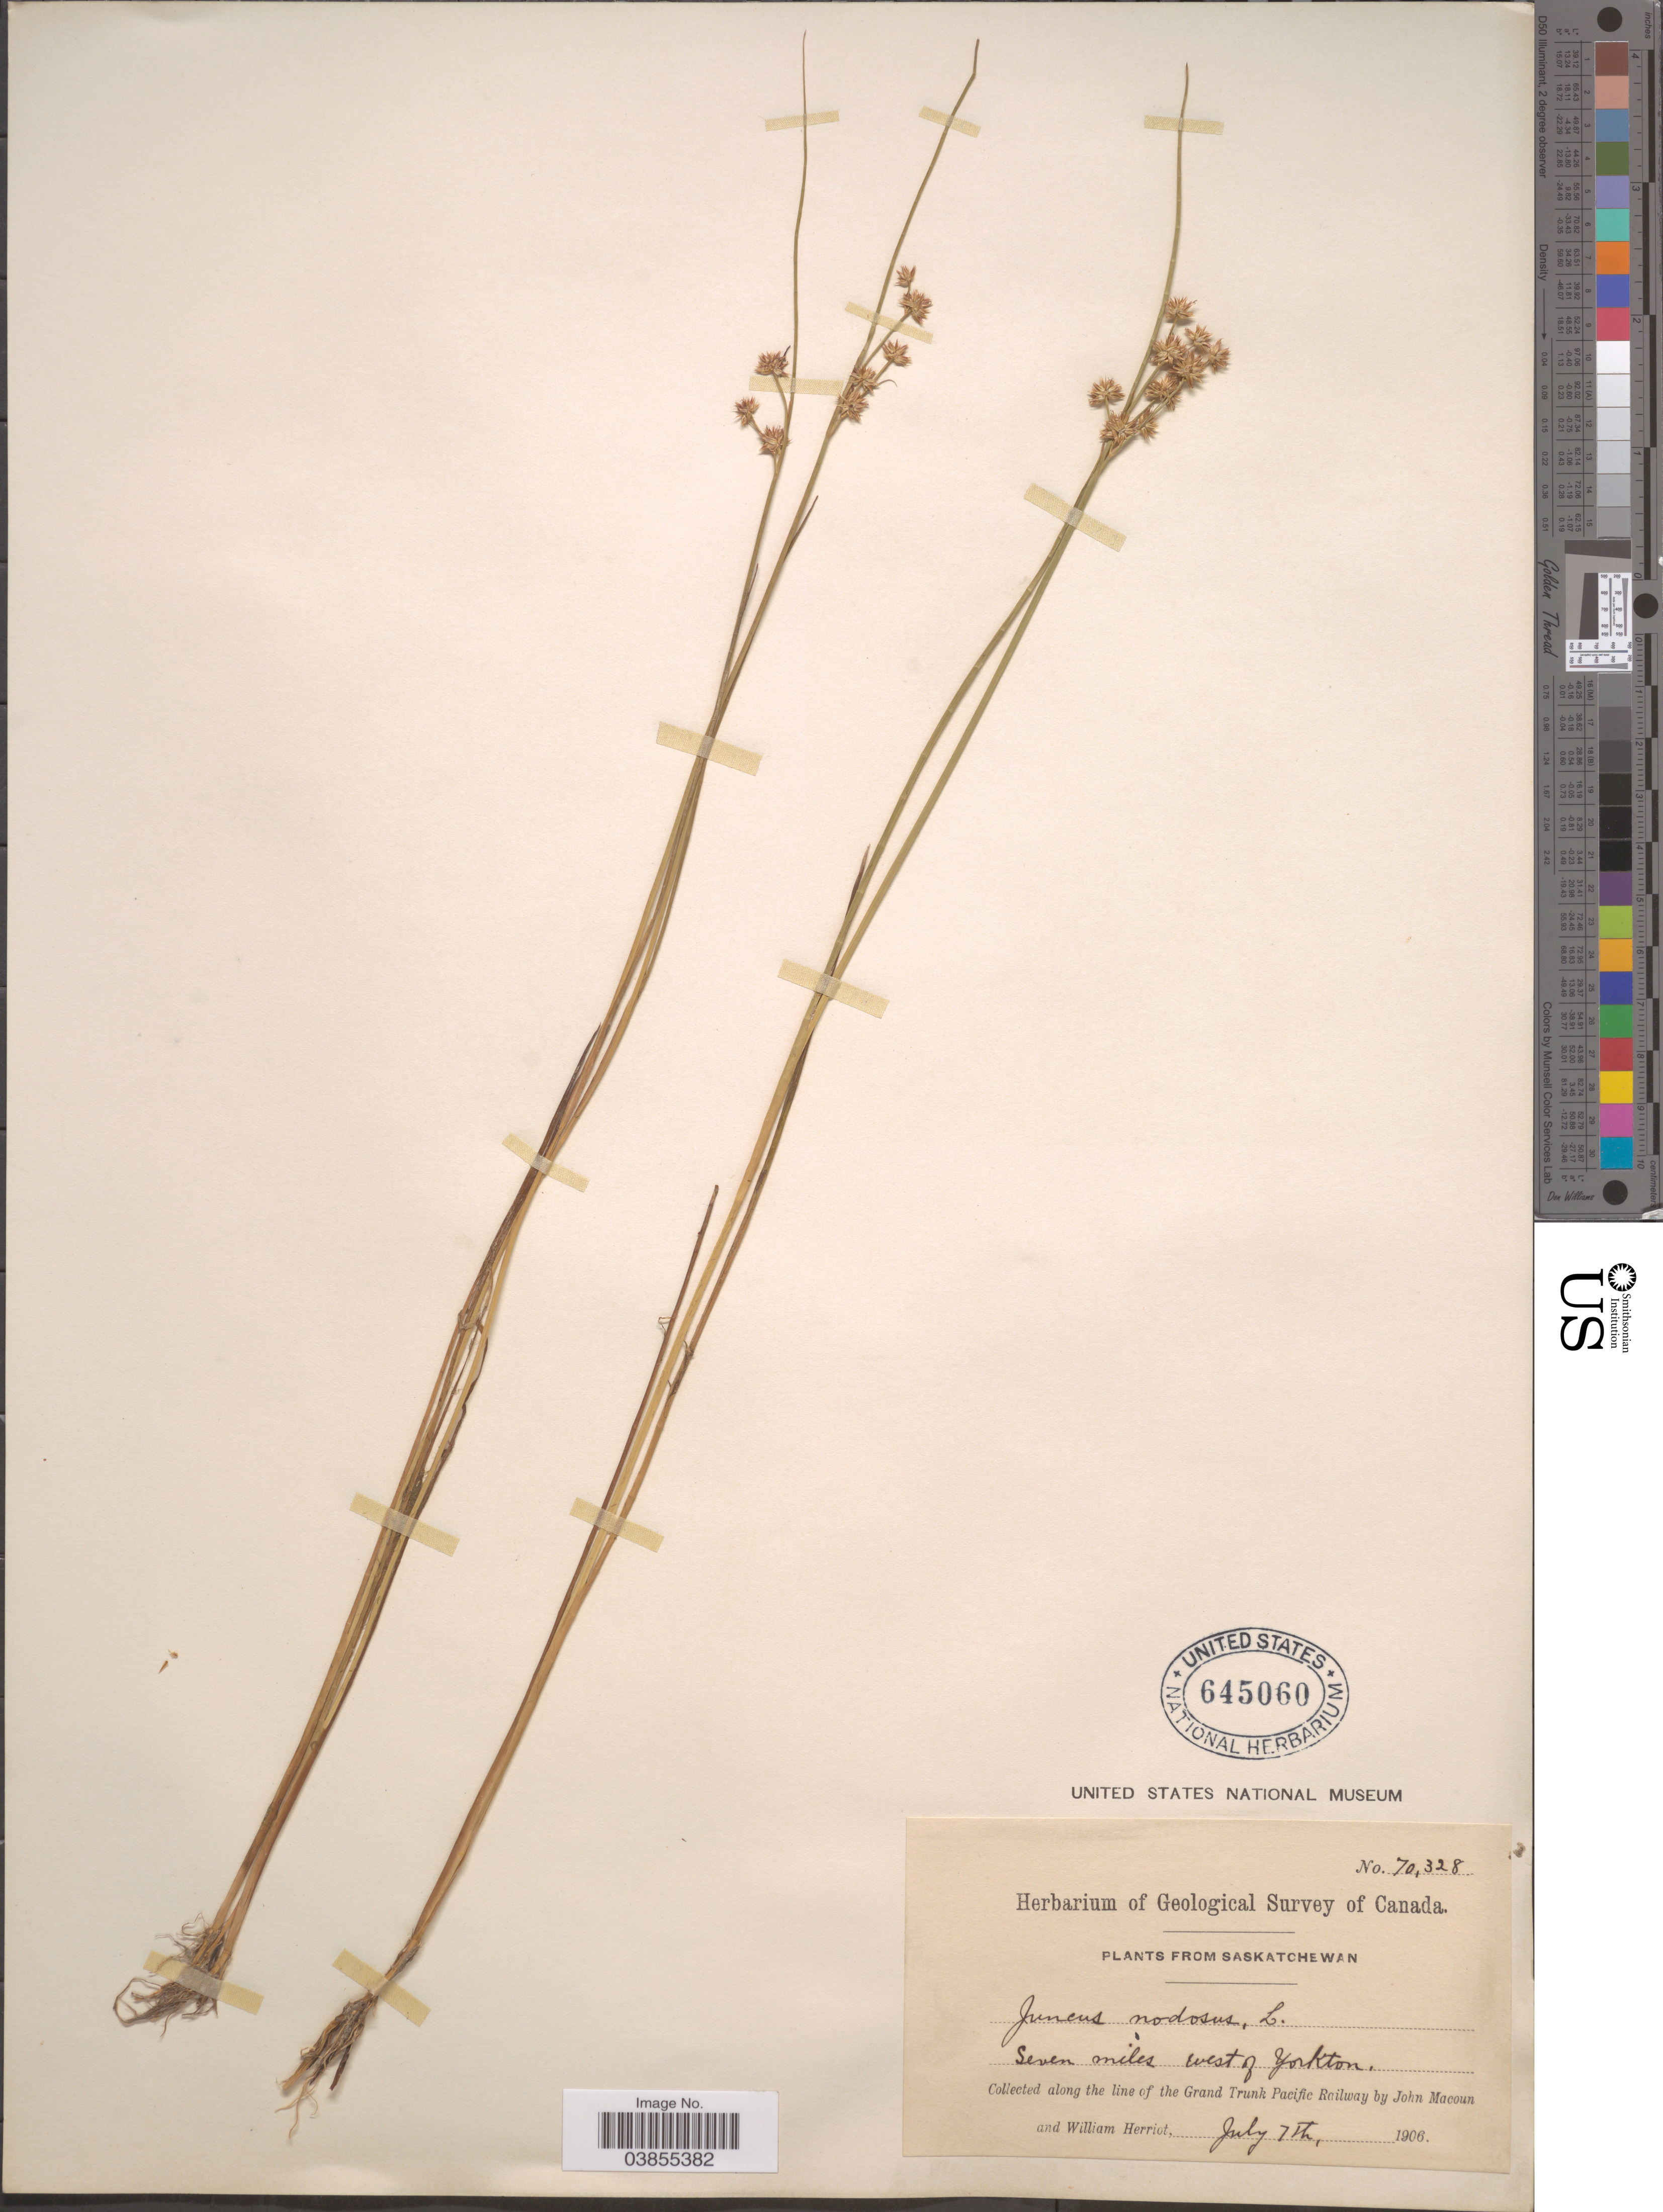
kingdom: Plantae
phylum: Tracheophyta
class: Liliopsida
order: Poales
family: Juncaceae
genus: Juncus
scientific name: Juncus nodosus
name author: L.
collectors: J. Macoun & W. Herriot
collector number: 70328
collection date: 1906-07-07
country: Canada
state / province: Saskatchewan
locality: Seven miles west of Yorkton. Along the line of the Grand Trunk Pacific Railway.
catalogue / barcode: US 645060